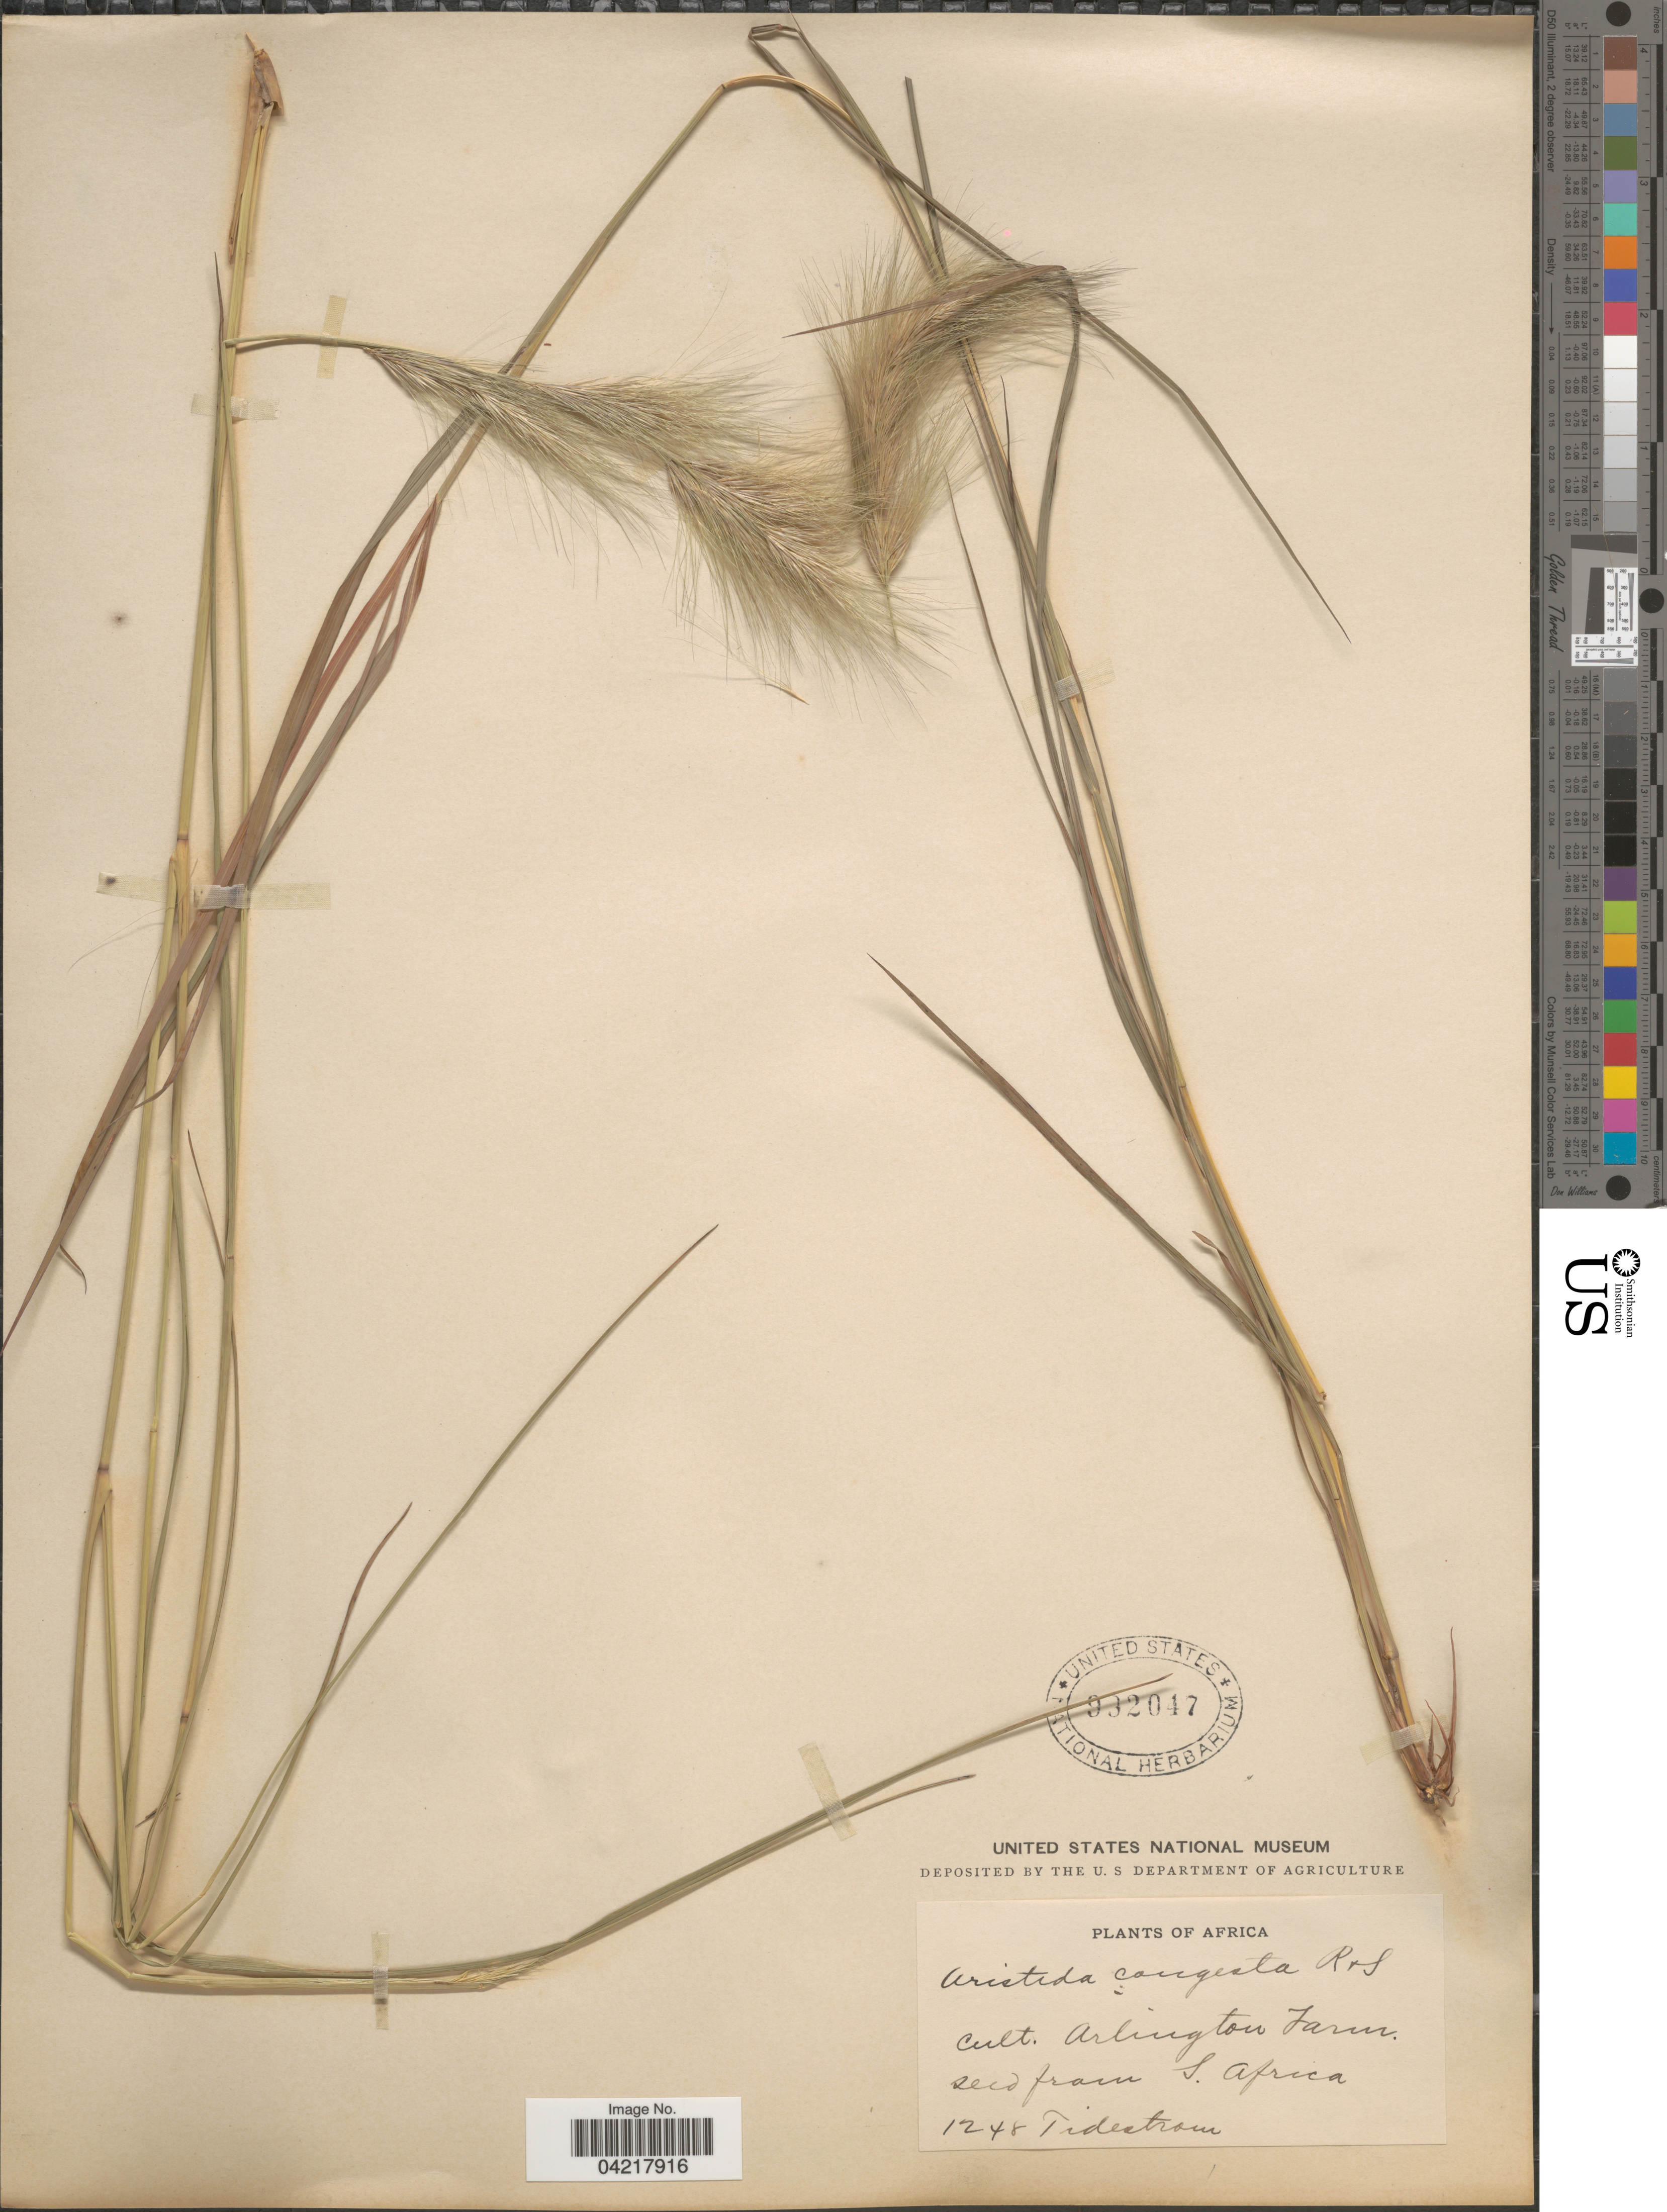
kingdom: Plantae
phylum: Tracheophyta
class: Liliopsida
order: Poales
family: Poaceae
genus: Aristida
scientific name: Aristida congesta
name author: Roem. & Schult.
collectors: Tidestrom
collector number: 1248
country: United States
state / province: Virginia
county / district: Arlington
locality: Arlington Farm.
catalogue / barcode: US 992047